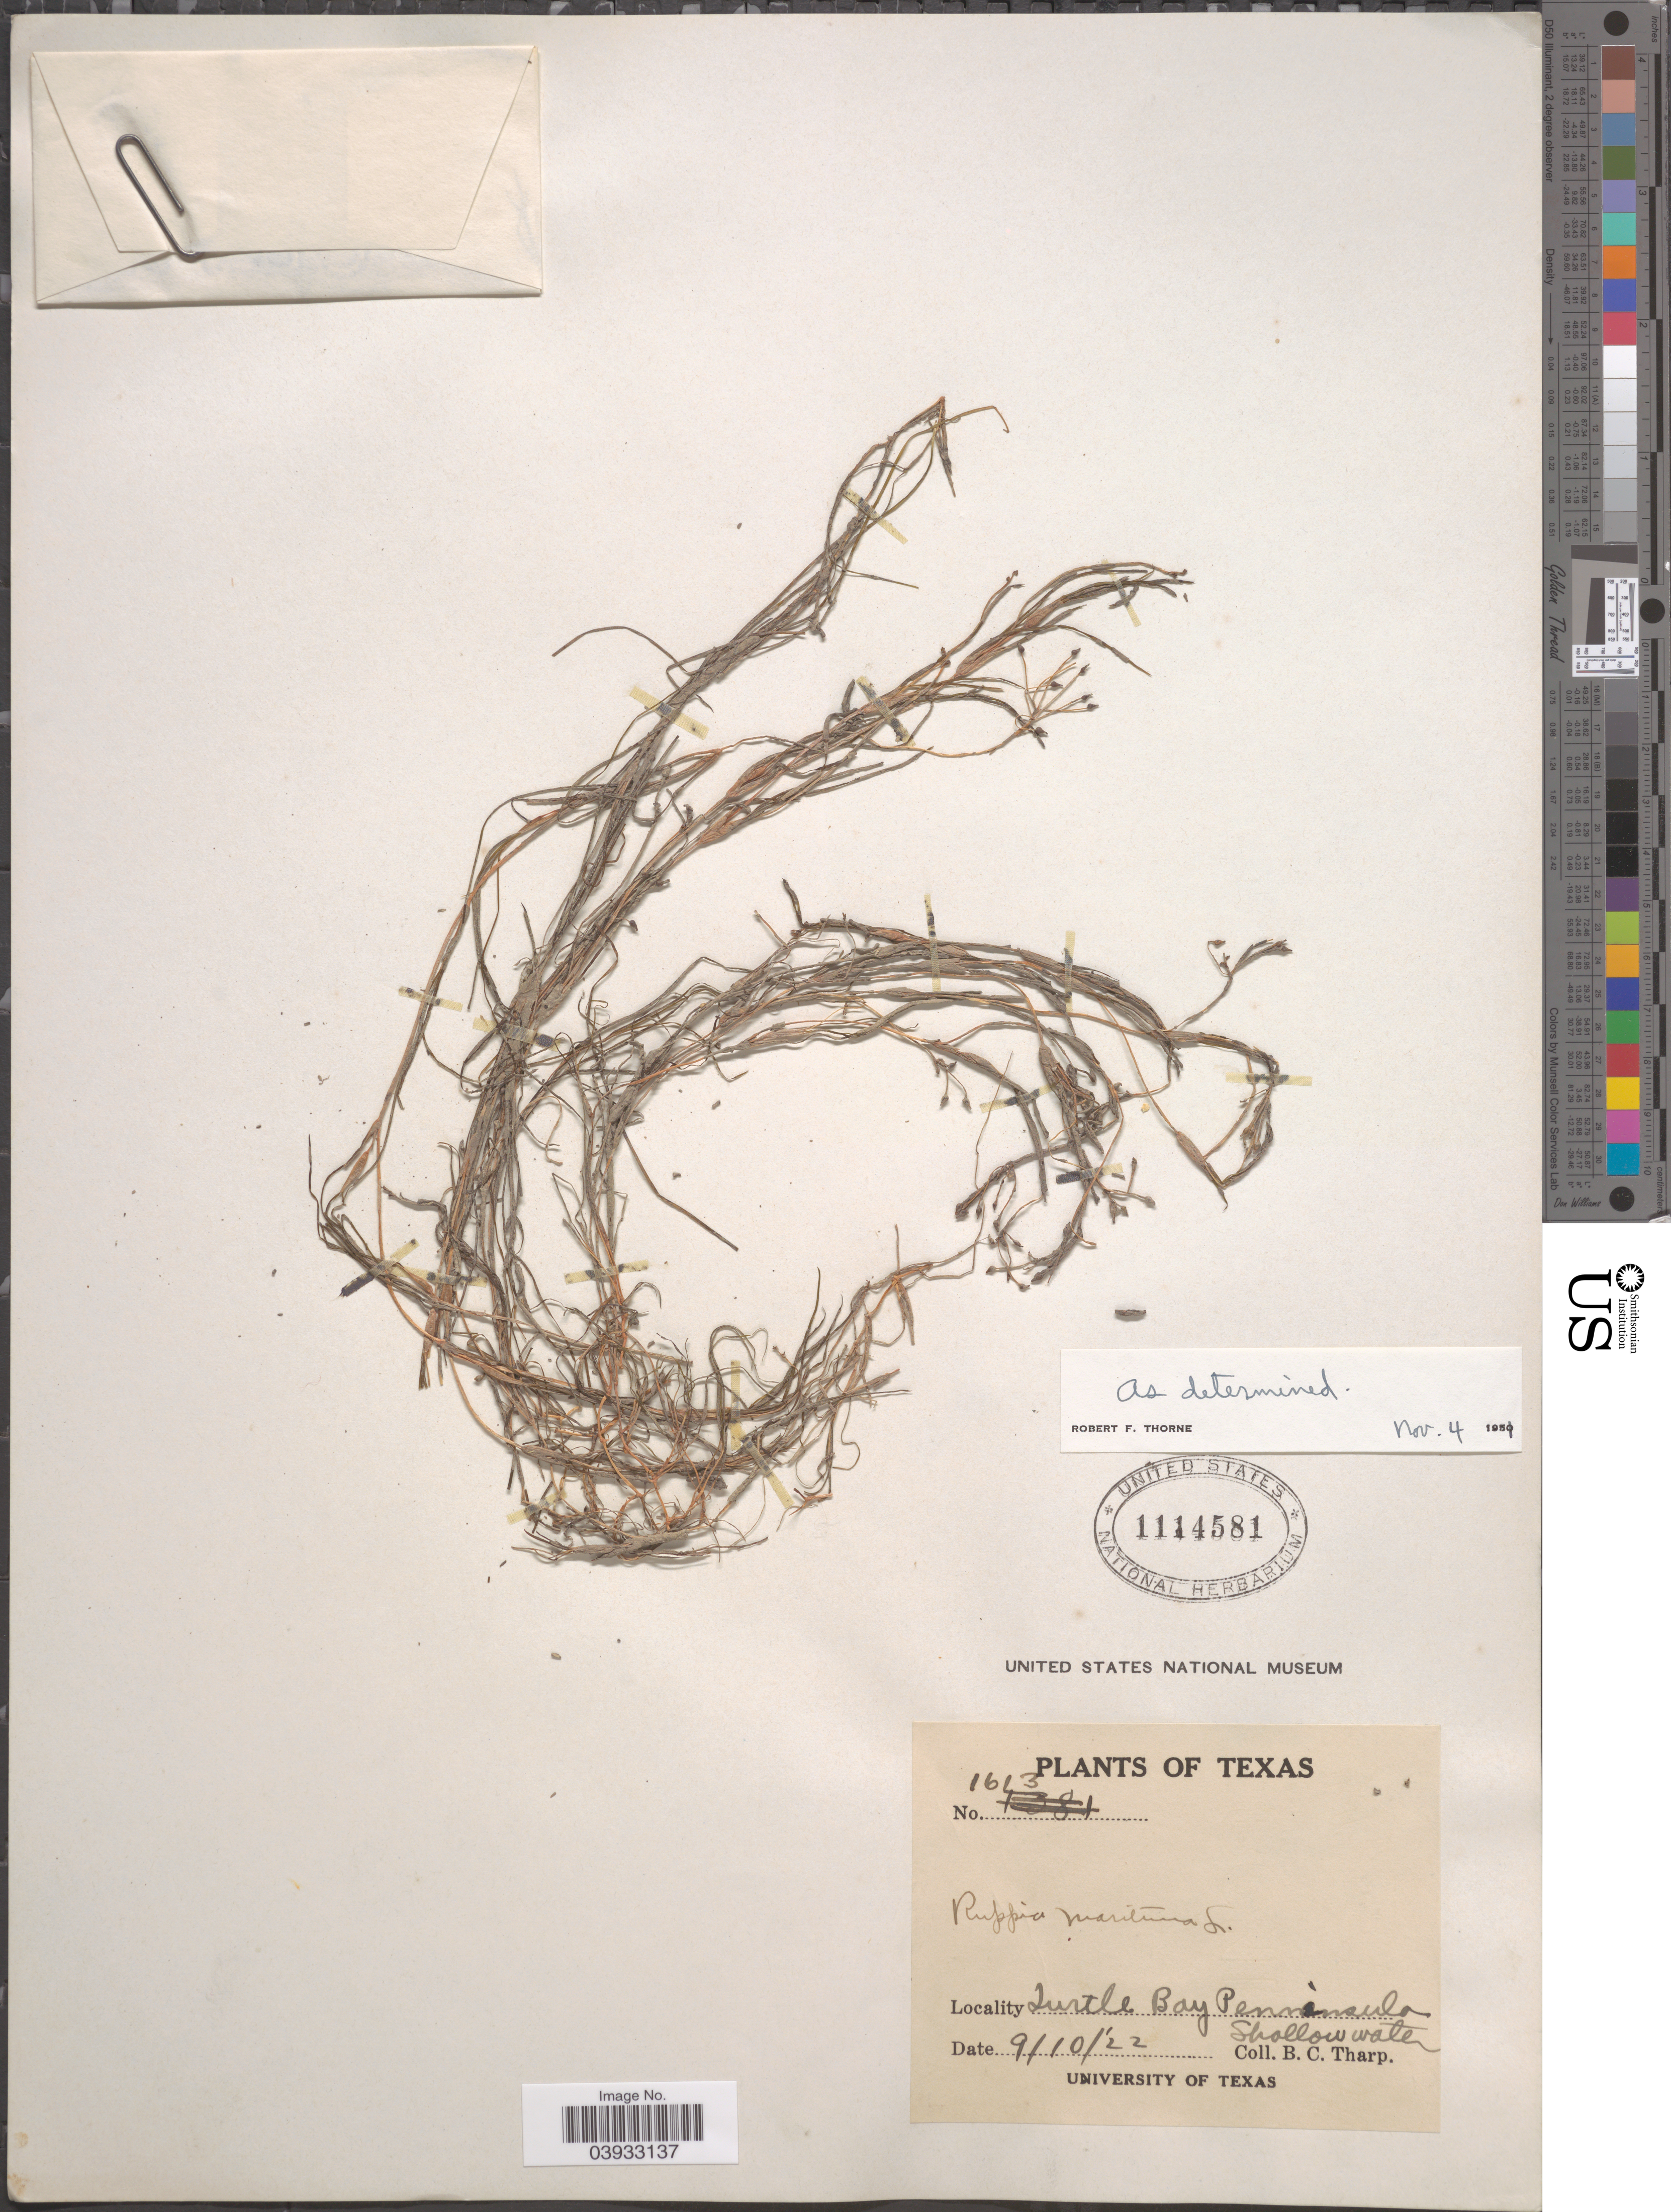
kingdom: Plantae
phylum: Tracheophyta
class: Liliopsida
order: Alismatales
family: Ruppiaceae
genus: Ruppia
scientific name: Ruppia maritima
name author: L.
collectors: B. C. Tharp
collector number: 1643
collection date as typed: Transcribed d/m/y: 10/9/22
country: United States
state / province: Texas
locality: Turtle Bay Penninsula.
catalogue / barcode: US 1114581